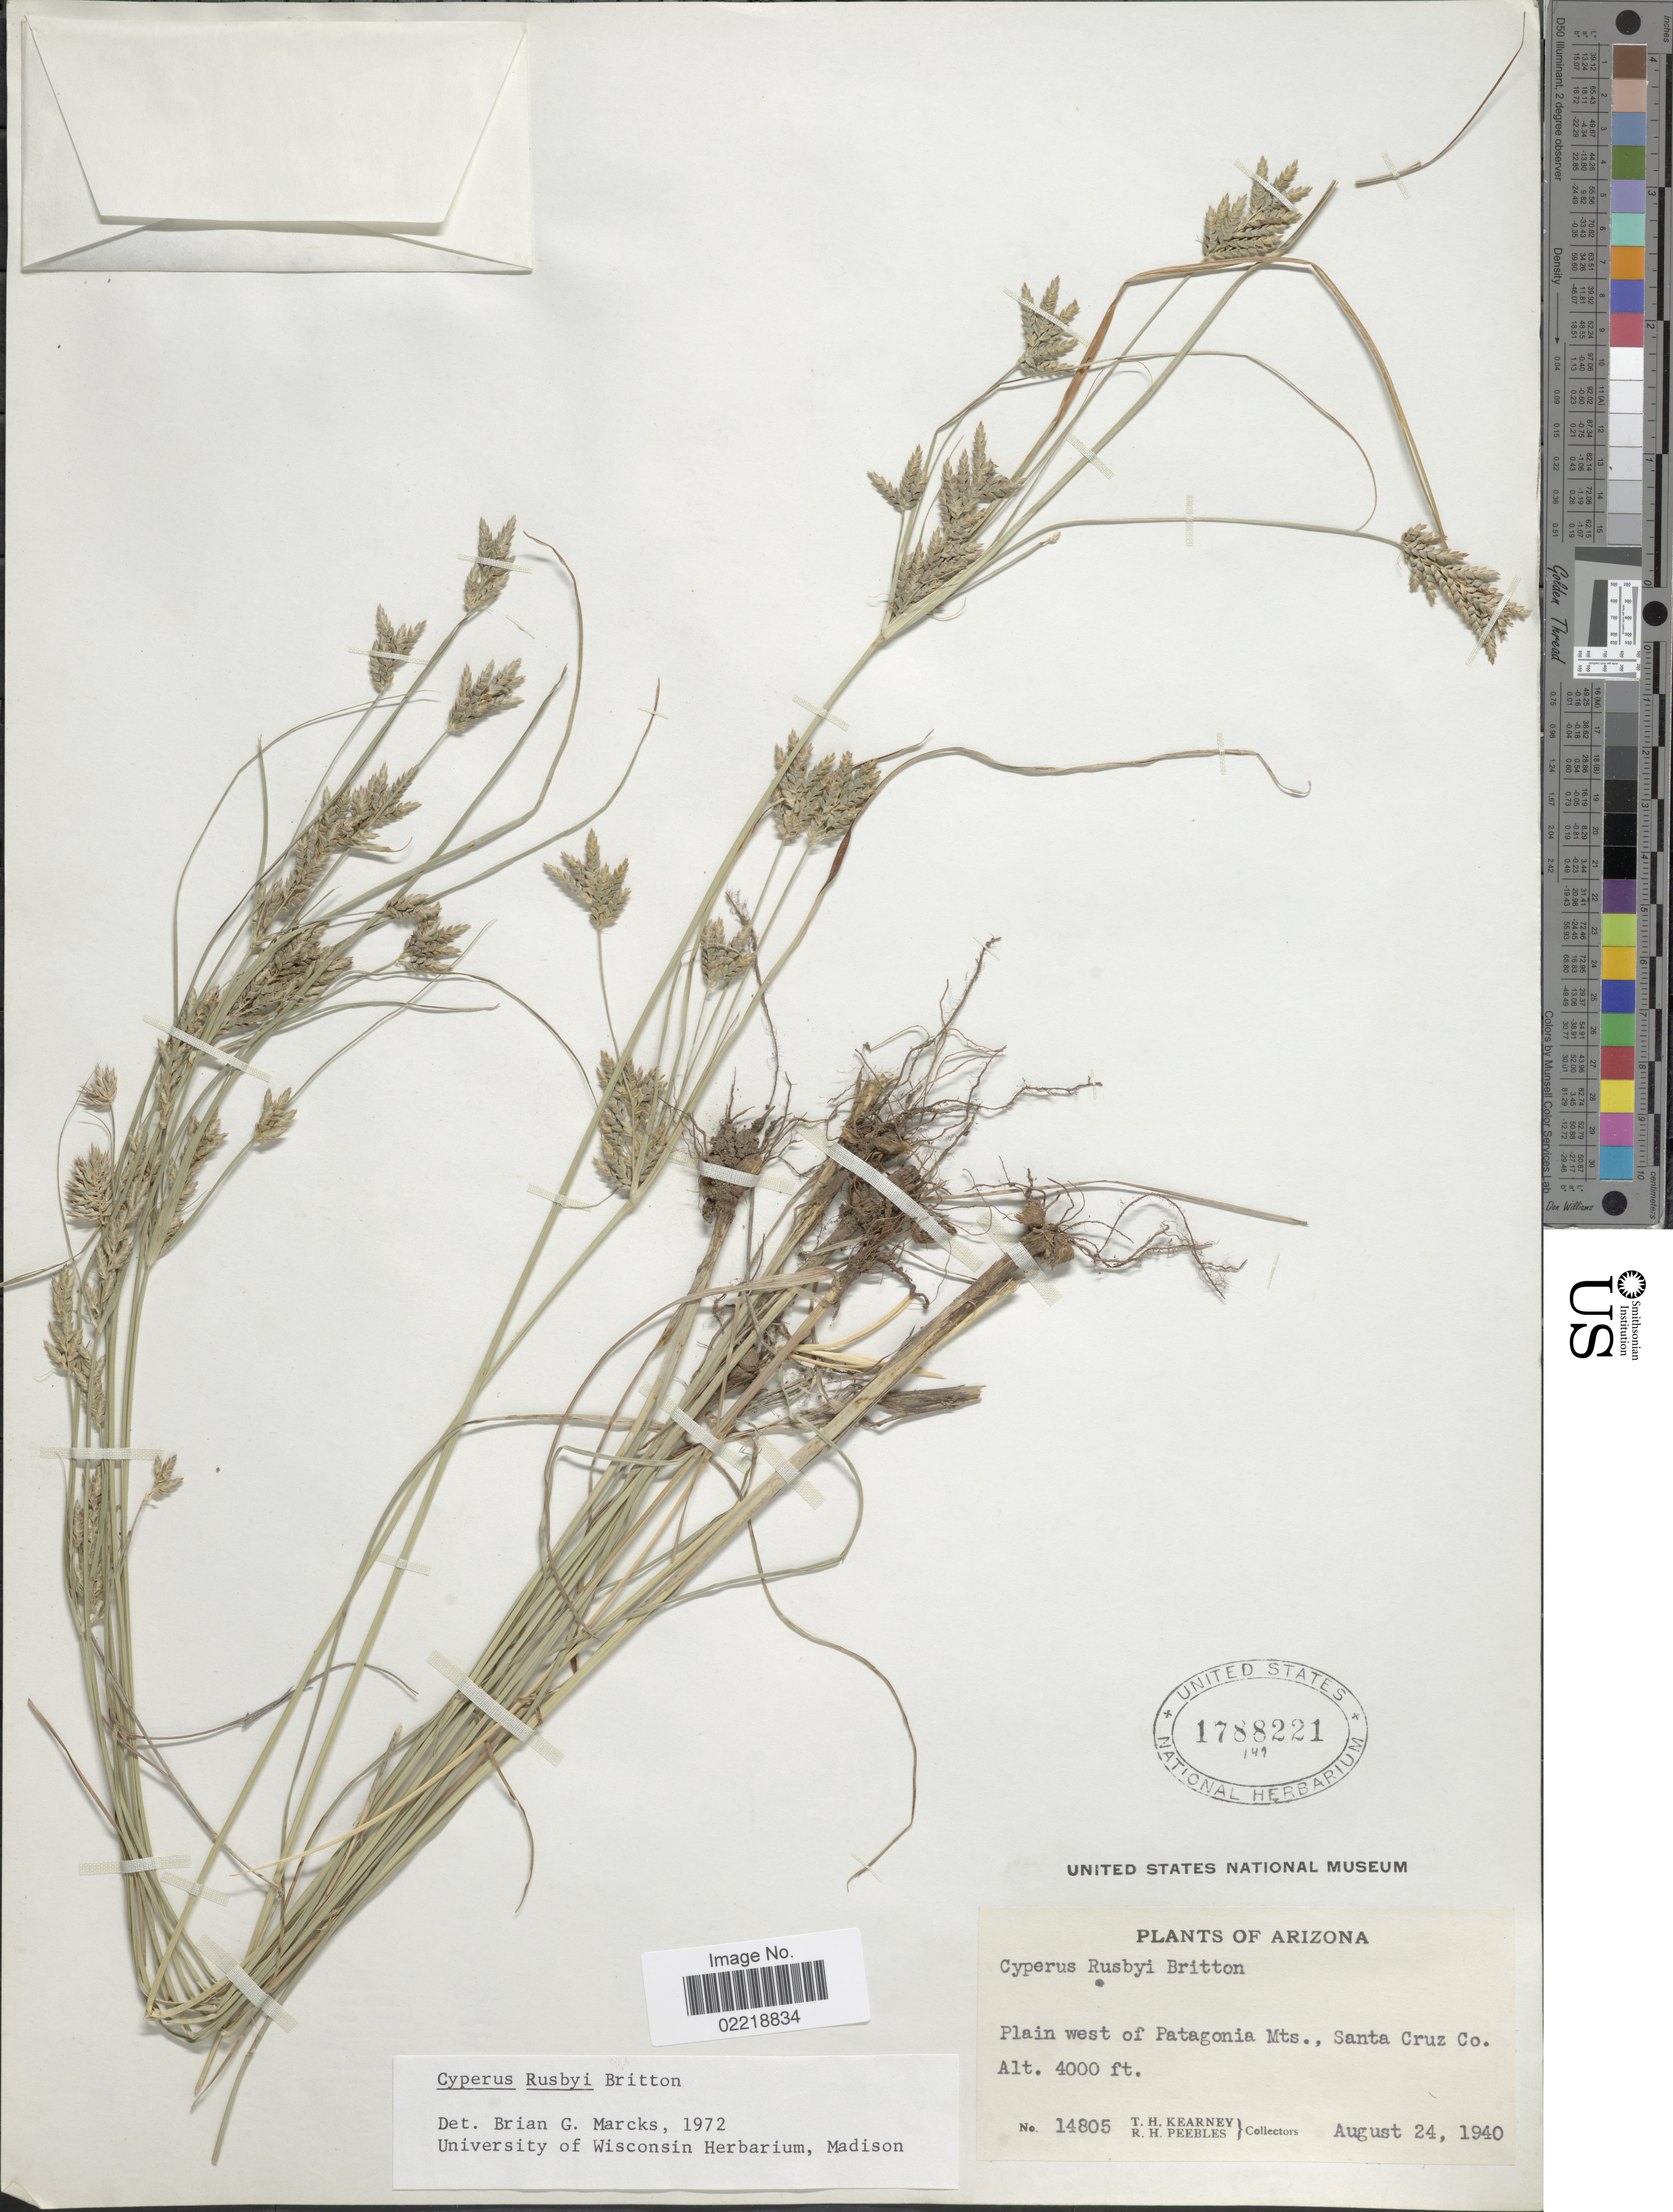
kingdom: Plantae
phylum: Tracheophyta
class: Liliopsida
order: Poales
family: Cyperaceae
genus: Cyperus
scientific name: Cyperus sphaerolepis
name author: Boeckeler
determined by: Strong, Mark T., (BOT), Smithsonian Institution - National Museum of Natural History (UNITED STATES)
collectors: T. H. Kearney & R. H. Peebles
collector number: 14805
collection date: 1940-08-24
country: United States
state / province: Arizona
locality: Plain west of Patagonia Mts., Santa Cruz Co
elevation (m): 1219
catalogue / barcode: US 1788221